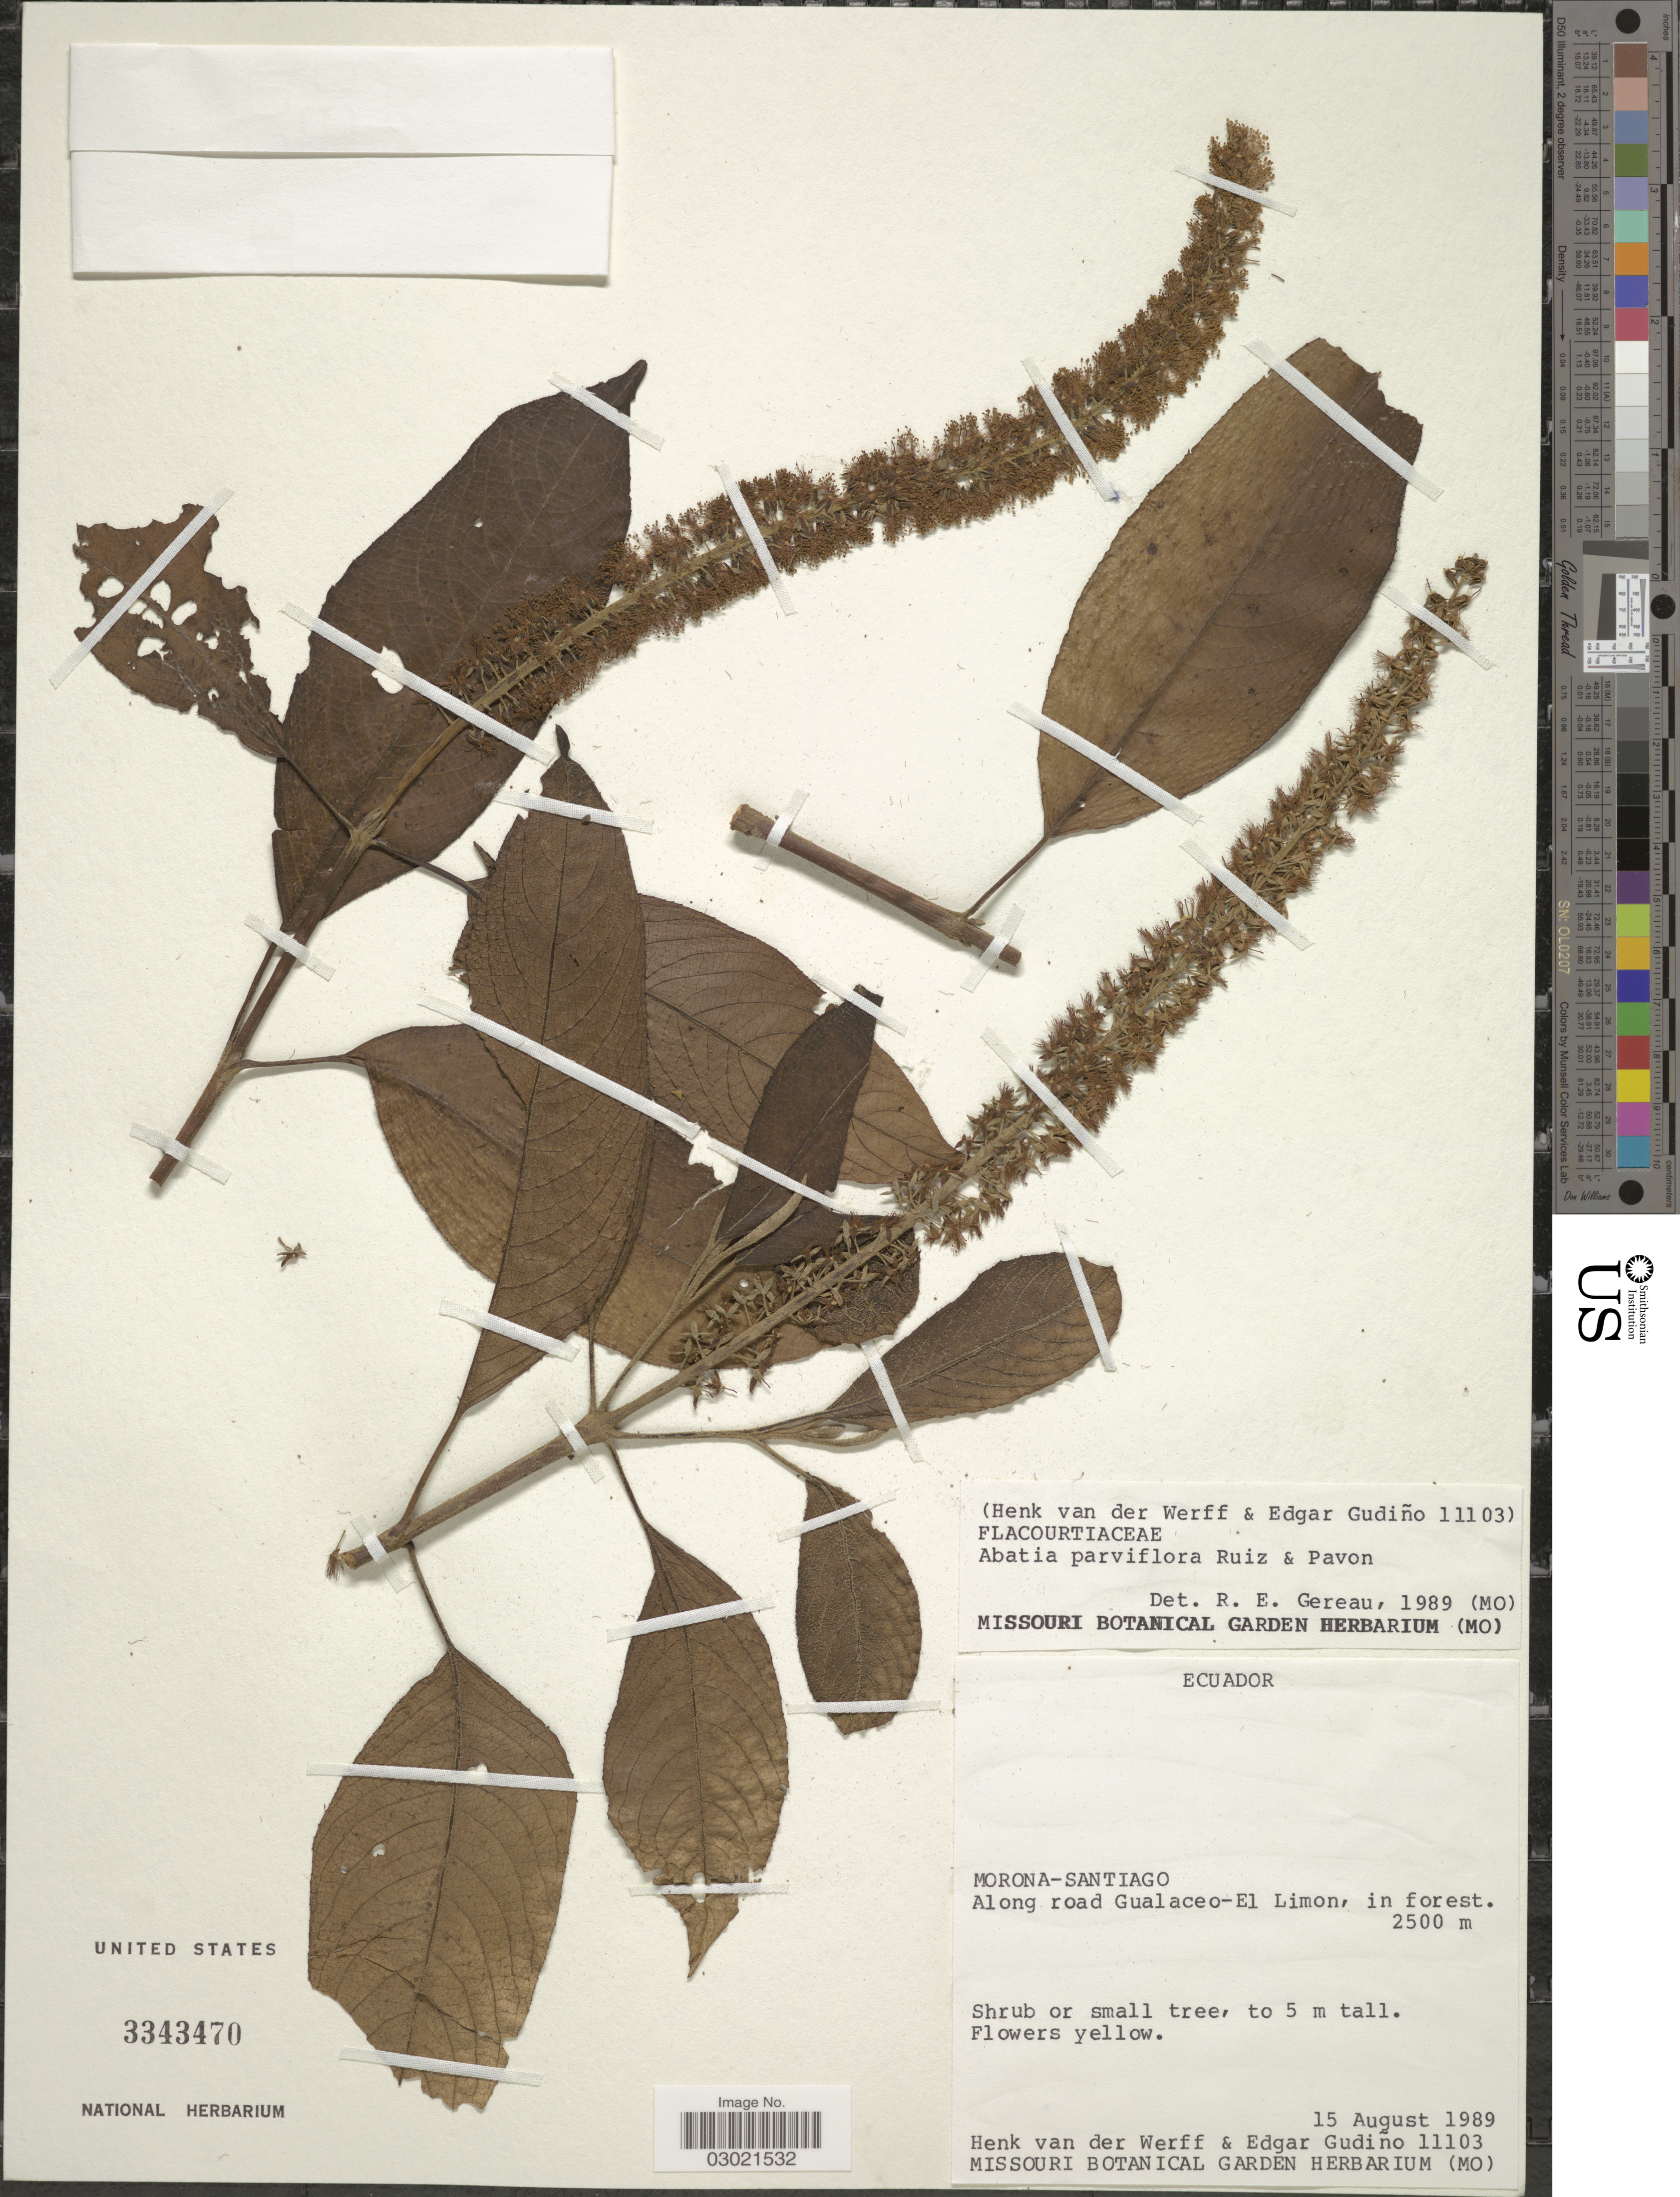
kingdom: Plantae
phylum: Tracheophyta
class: Magnoliopsida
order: Malpighiales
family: Salicaceae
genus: Abatia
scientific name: Abatia parviflora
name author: Ruiz & Pav.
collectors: H. van der Werff & E. Gudiño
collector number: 11103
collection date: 1989-08-15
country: Ecuador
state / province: Morona-Santiago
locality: Along road Gualaceo-El Limon.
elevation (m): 2500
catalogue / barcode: US 3343470